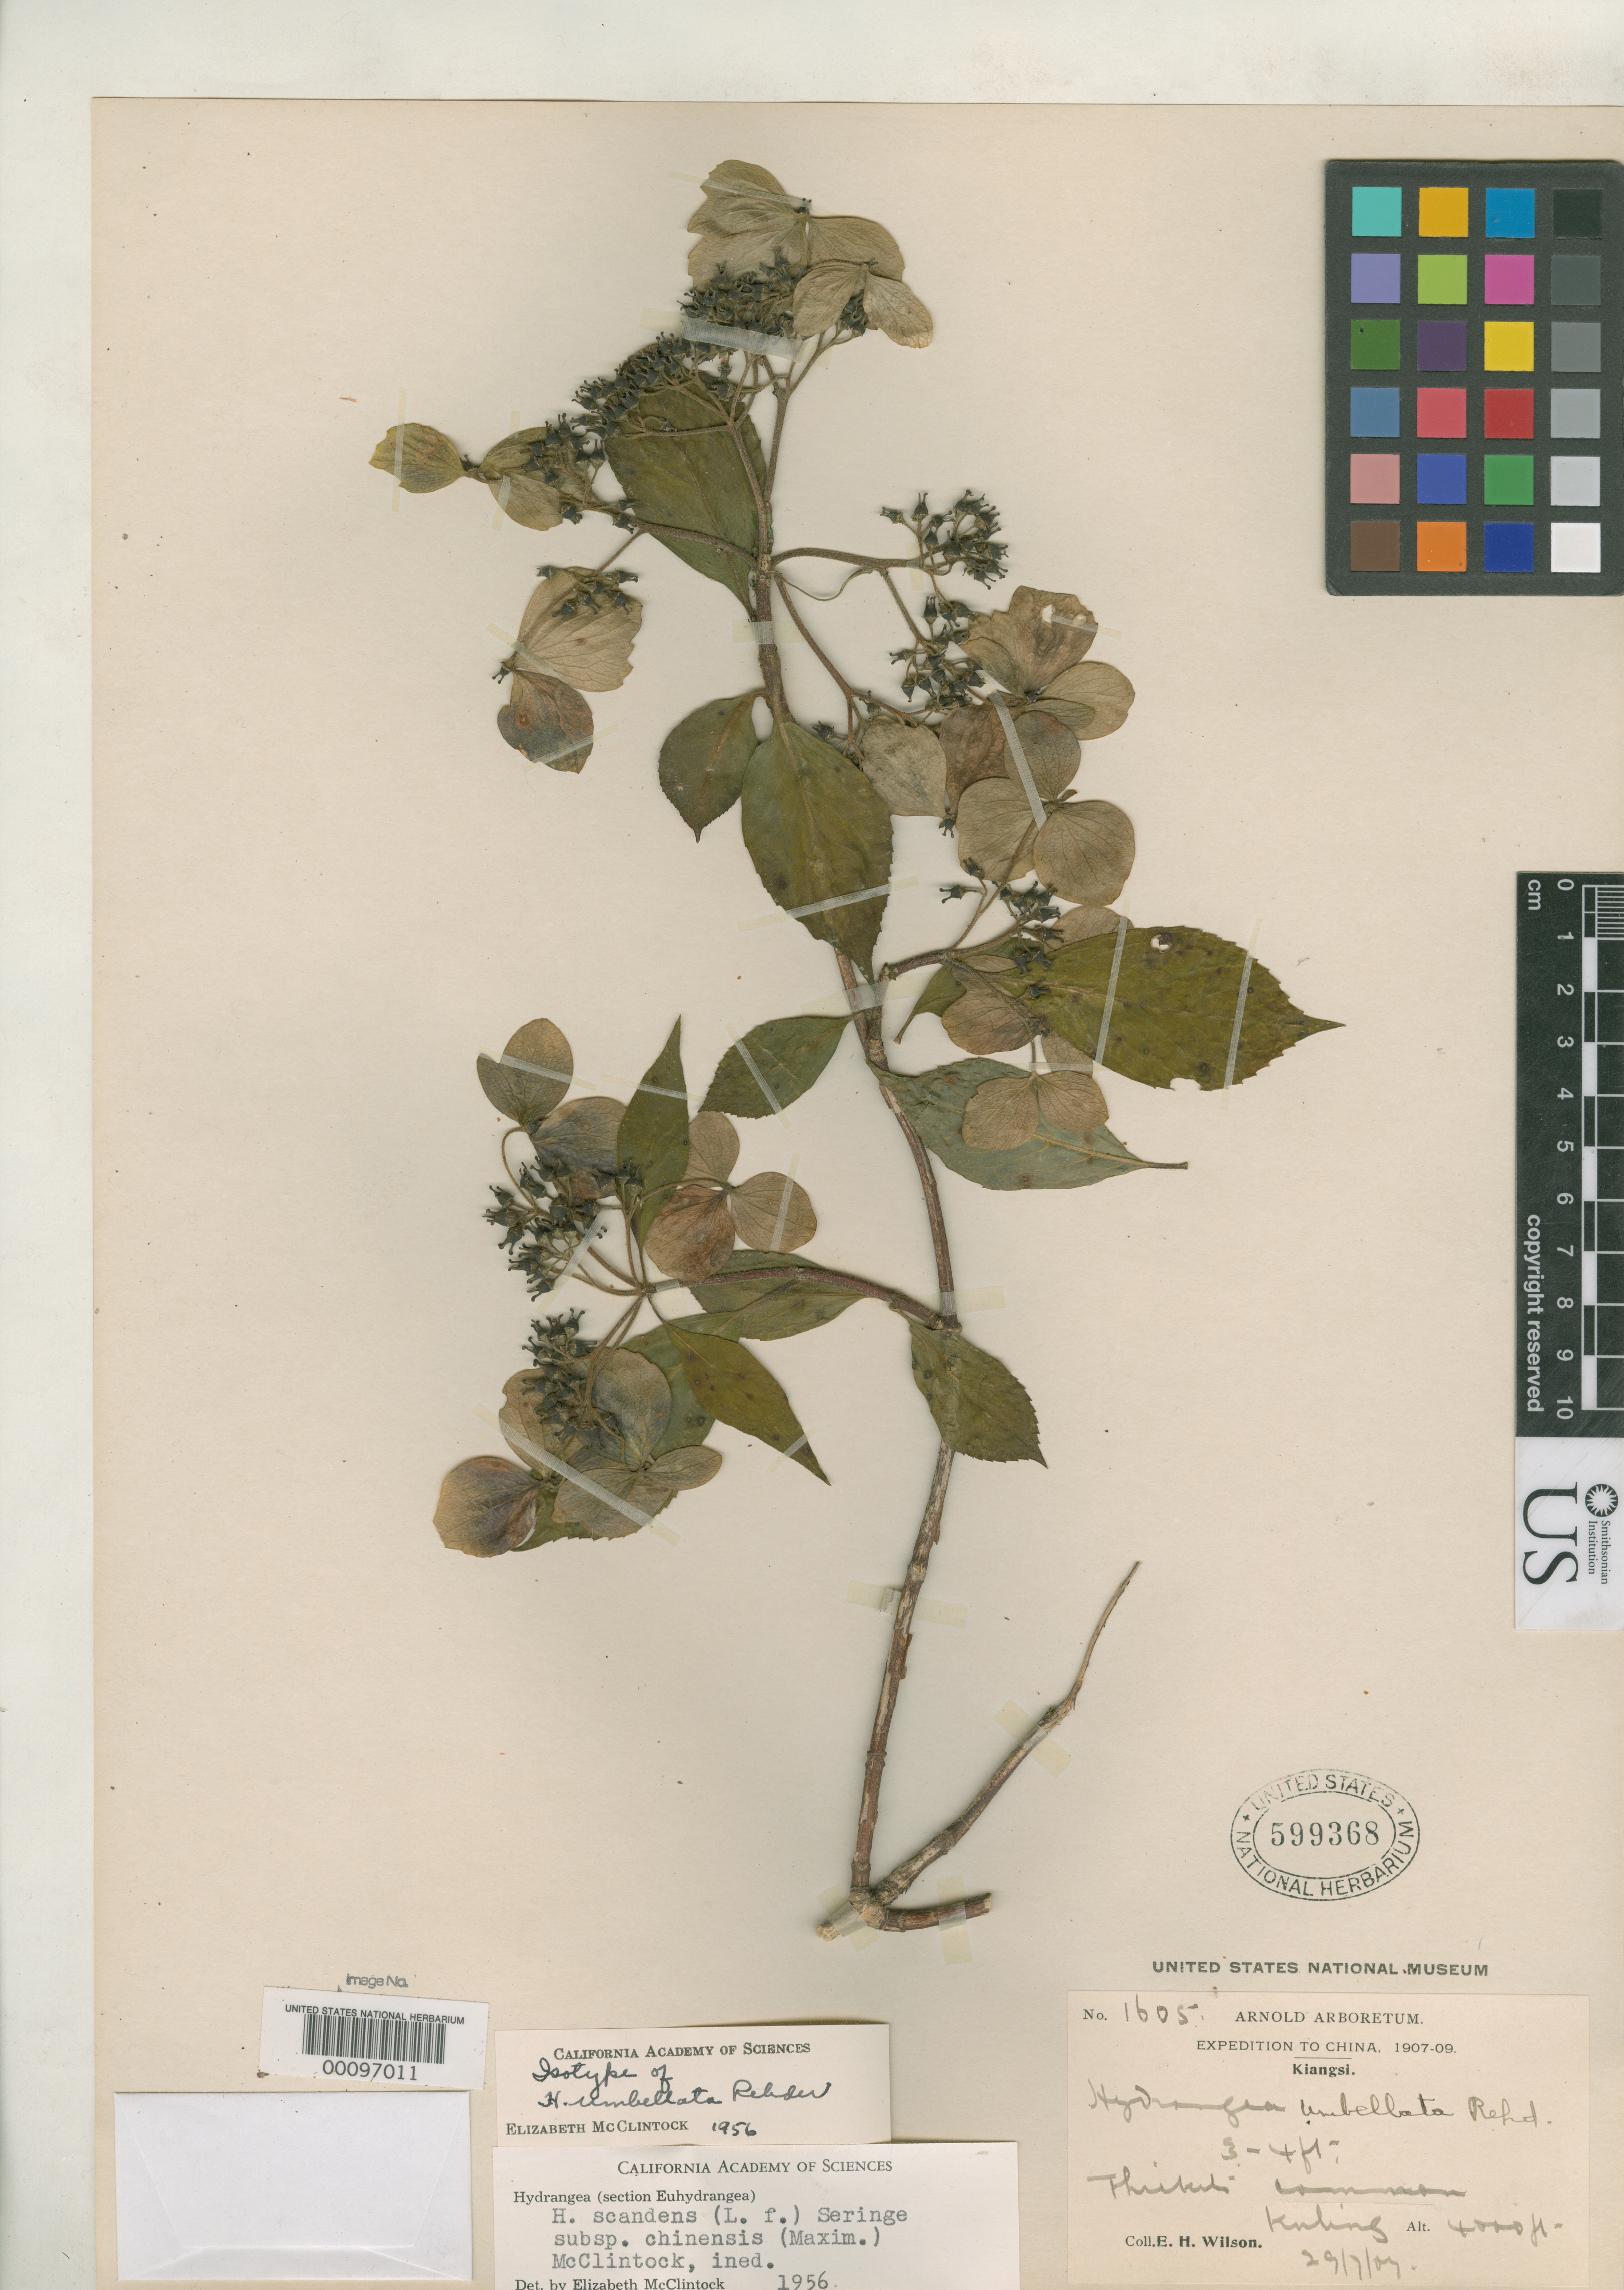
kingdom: Plantae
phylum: Tracheophyta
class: Magnoliopsida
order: Cornales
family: Hydrangeaceae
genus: Hydrangea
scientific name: Hydrangea umbellata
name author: Rehder in Sarg.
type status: Isotype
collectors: E. H. Wilson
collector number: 1605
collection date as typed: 29 Jul 1907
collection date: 1907-07-29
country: China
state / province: Jiangxi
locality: Kuling.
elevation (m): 1200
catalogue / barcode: US 599368